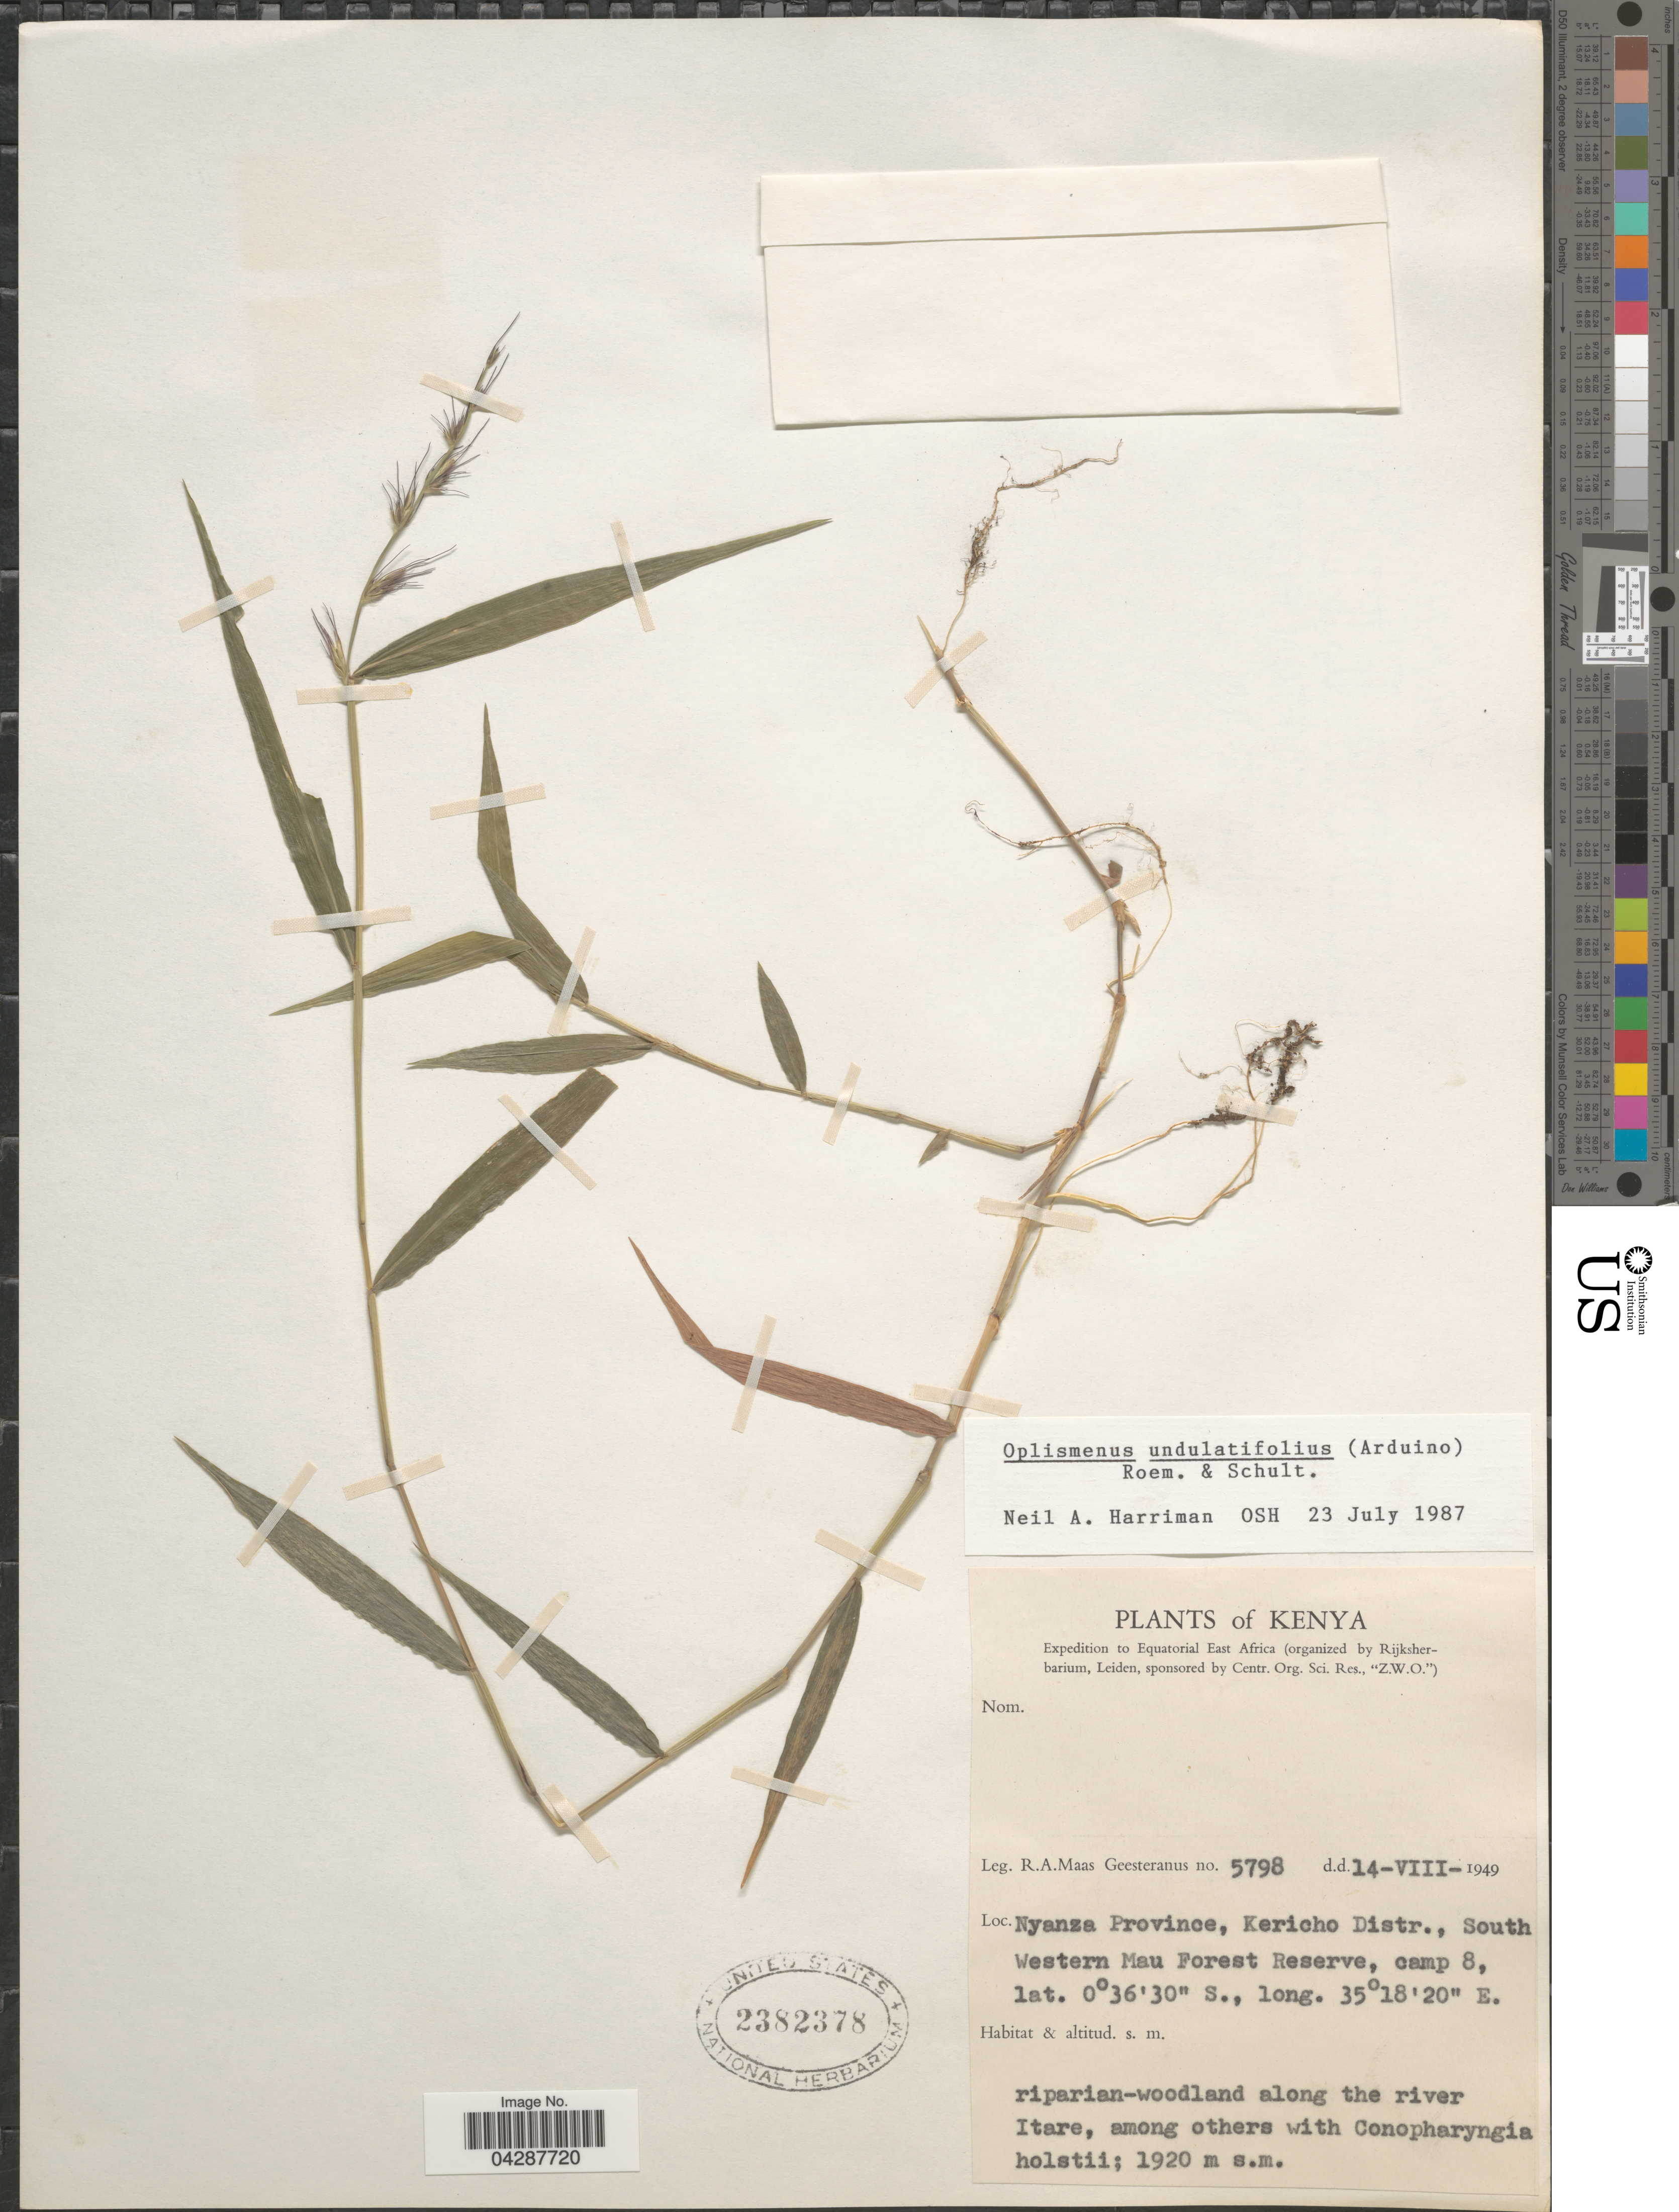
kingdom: Plantae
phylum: Tracheophyta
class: Liliopsida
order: Poales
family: Poaceae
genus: Oplismenus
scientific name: Oplismenus undulatifolius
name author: (Ard.) P. Beauv.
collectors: R. A. Maas Geesteranus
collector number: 5798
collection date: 1949-08-14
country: Kenya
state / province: Bomet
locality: Expedition to Equatorial East Africa. Kericho Distr., South Western Mau Forest Reserve, camp 8. Nyanza.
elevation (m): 1920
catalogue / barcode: US 2382378